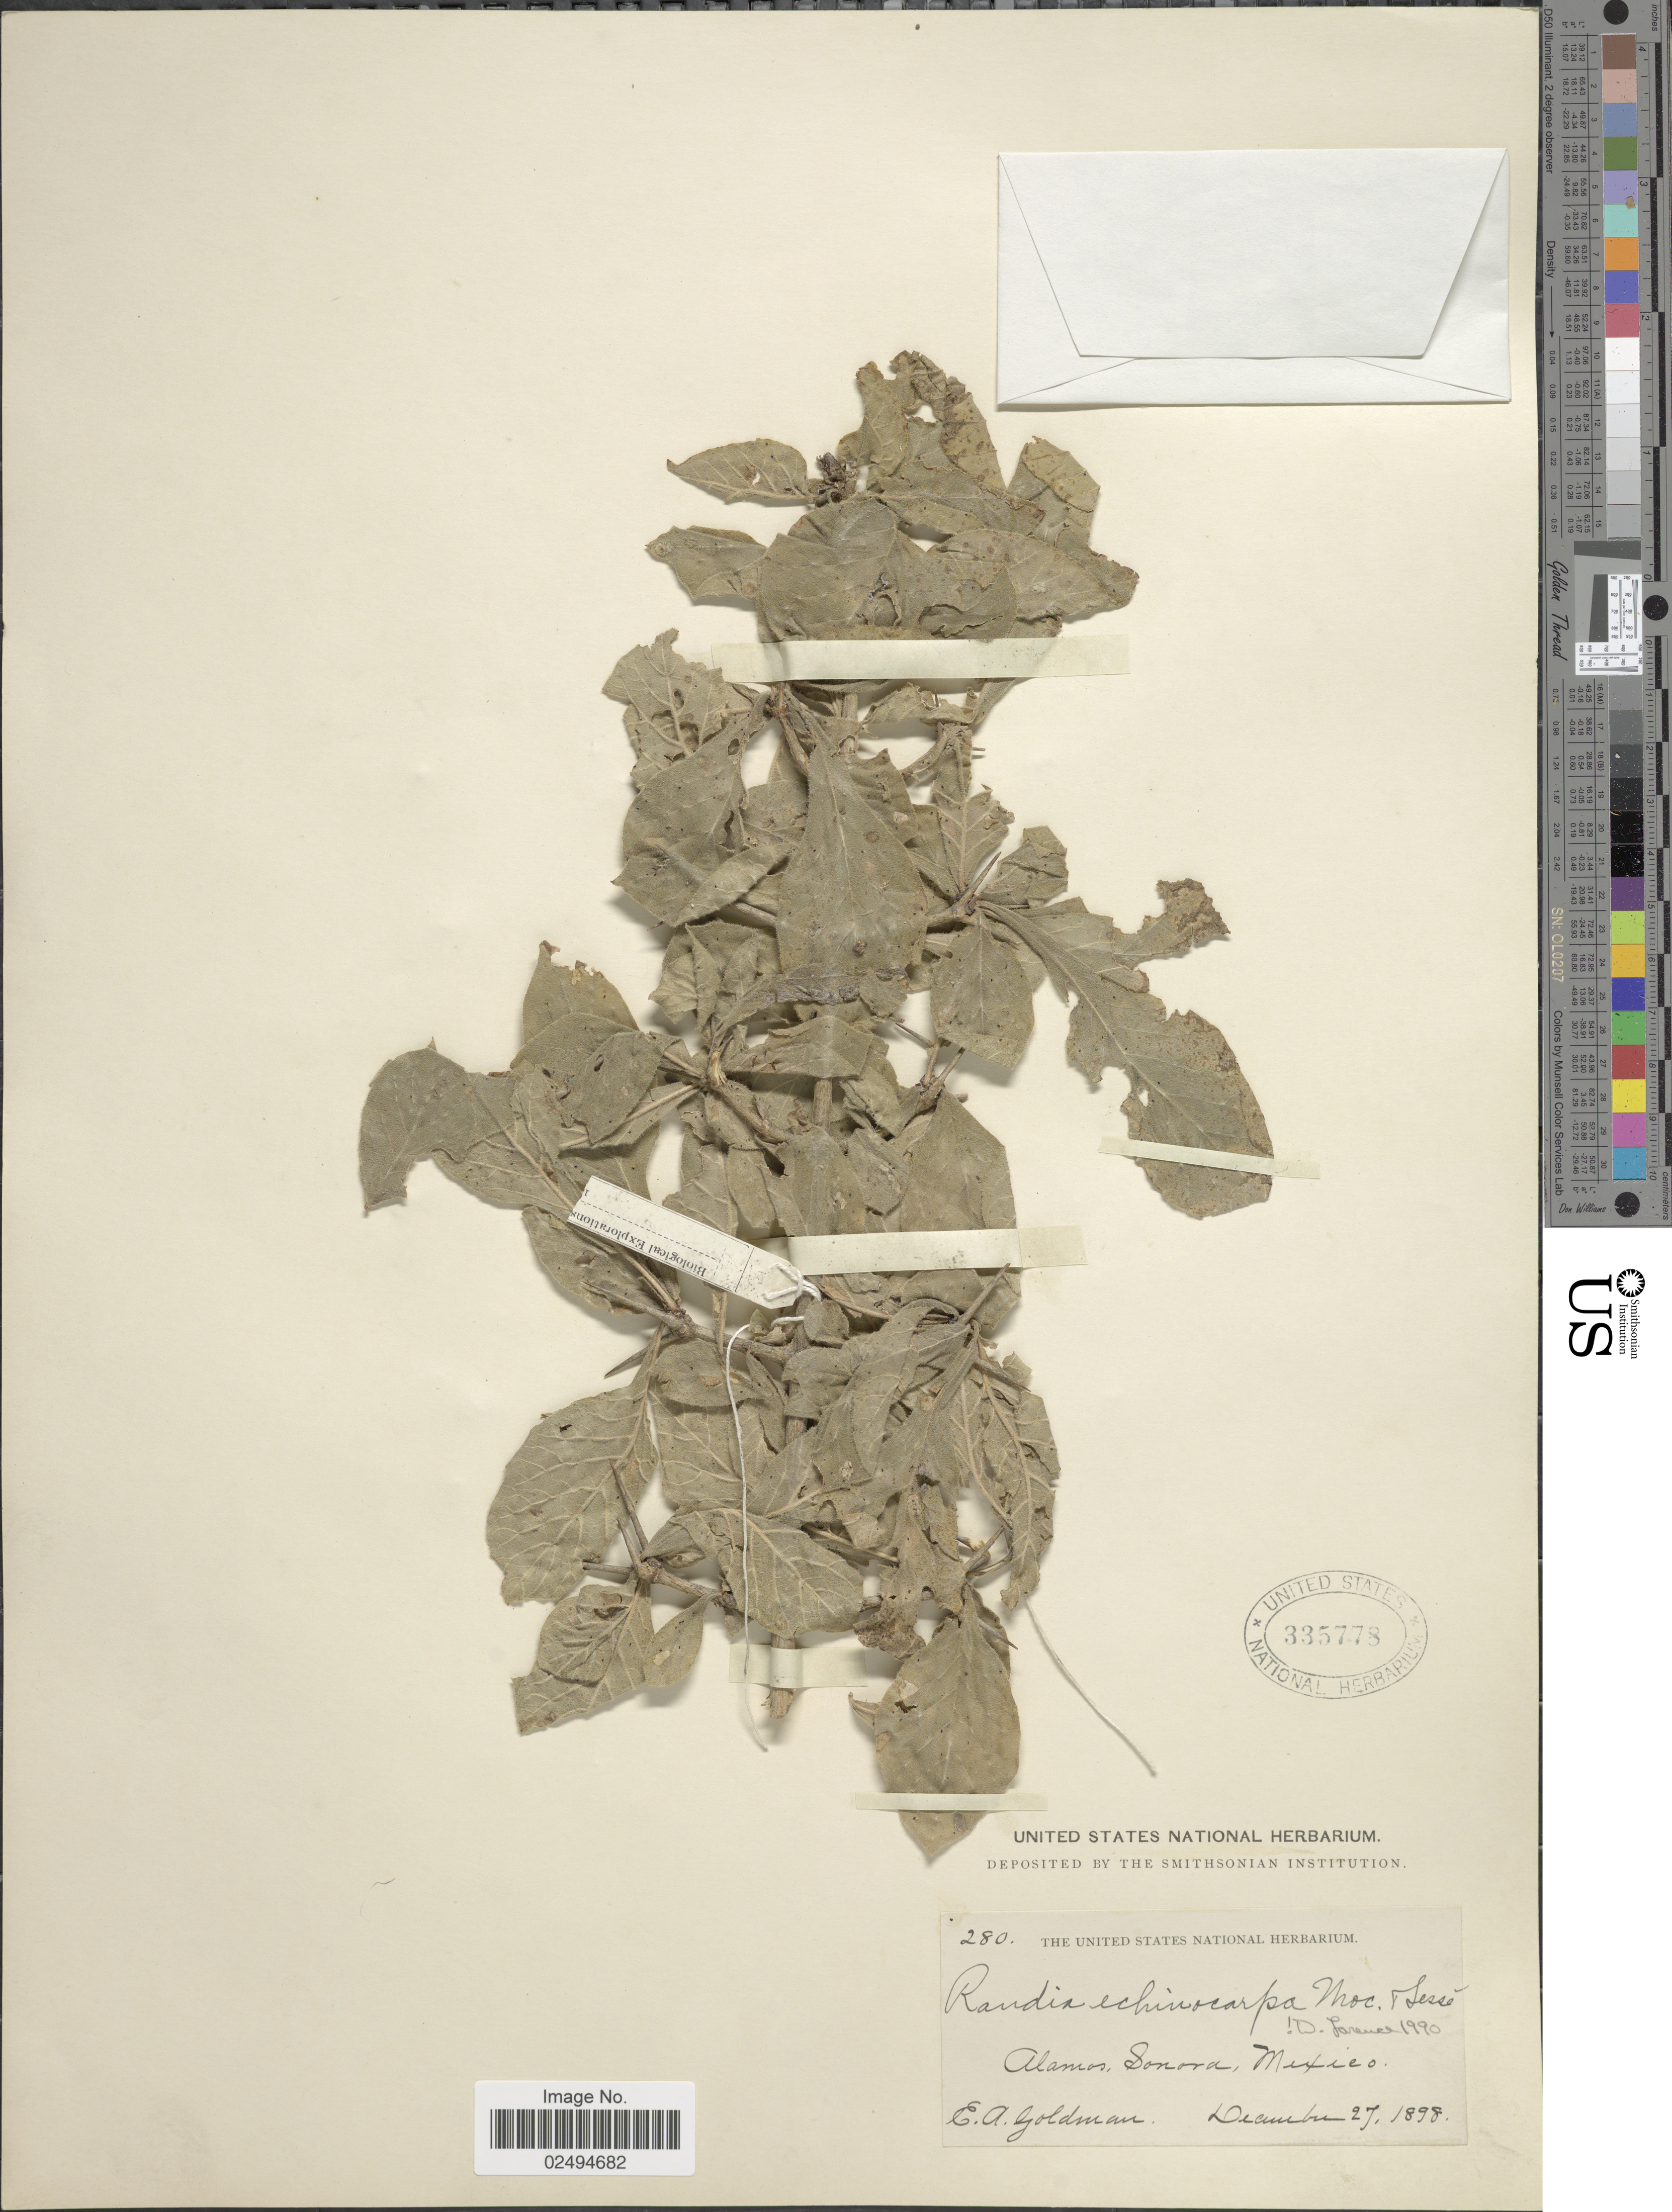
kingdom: Plantae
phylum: Tracheophyta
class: Magnoliopsida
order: Gentianales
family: Rubiaceae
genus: Randia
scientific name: Randia echinocarpa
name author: Sessé & Moc. ex DC.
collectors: E. A. Goldman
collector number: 280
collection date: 1898-12-27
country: Mexico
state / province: Sonora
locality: Alamos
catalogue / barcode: US 335778